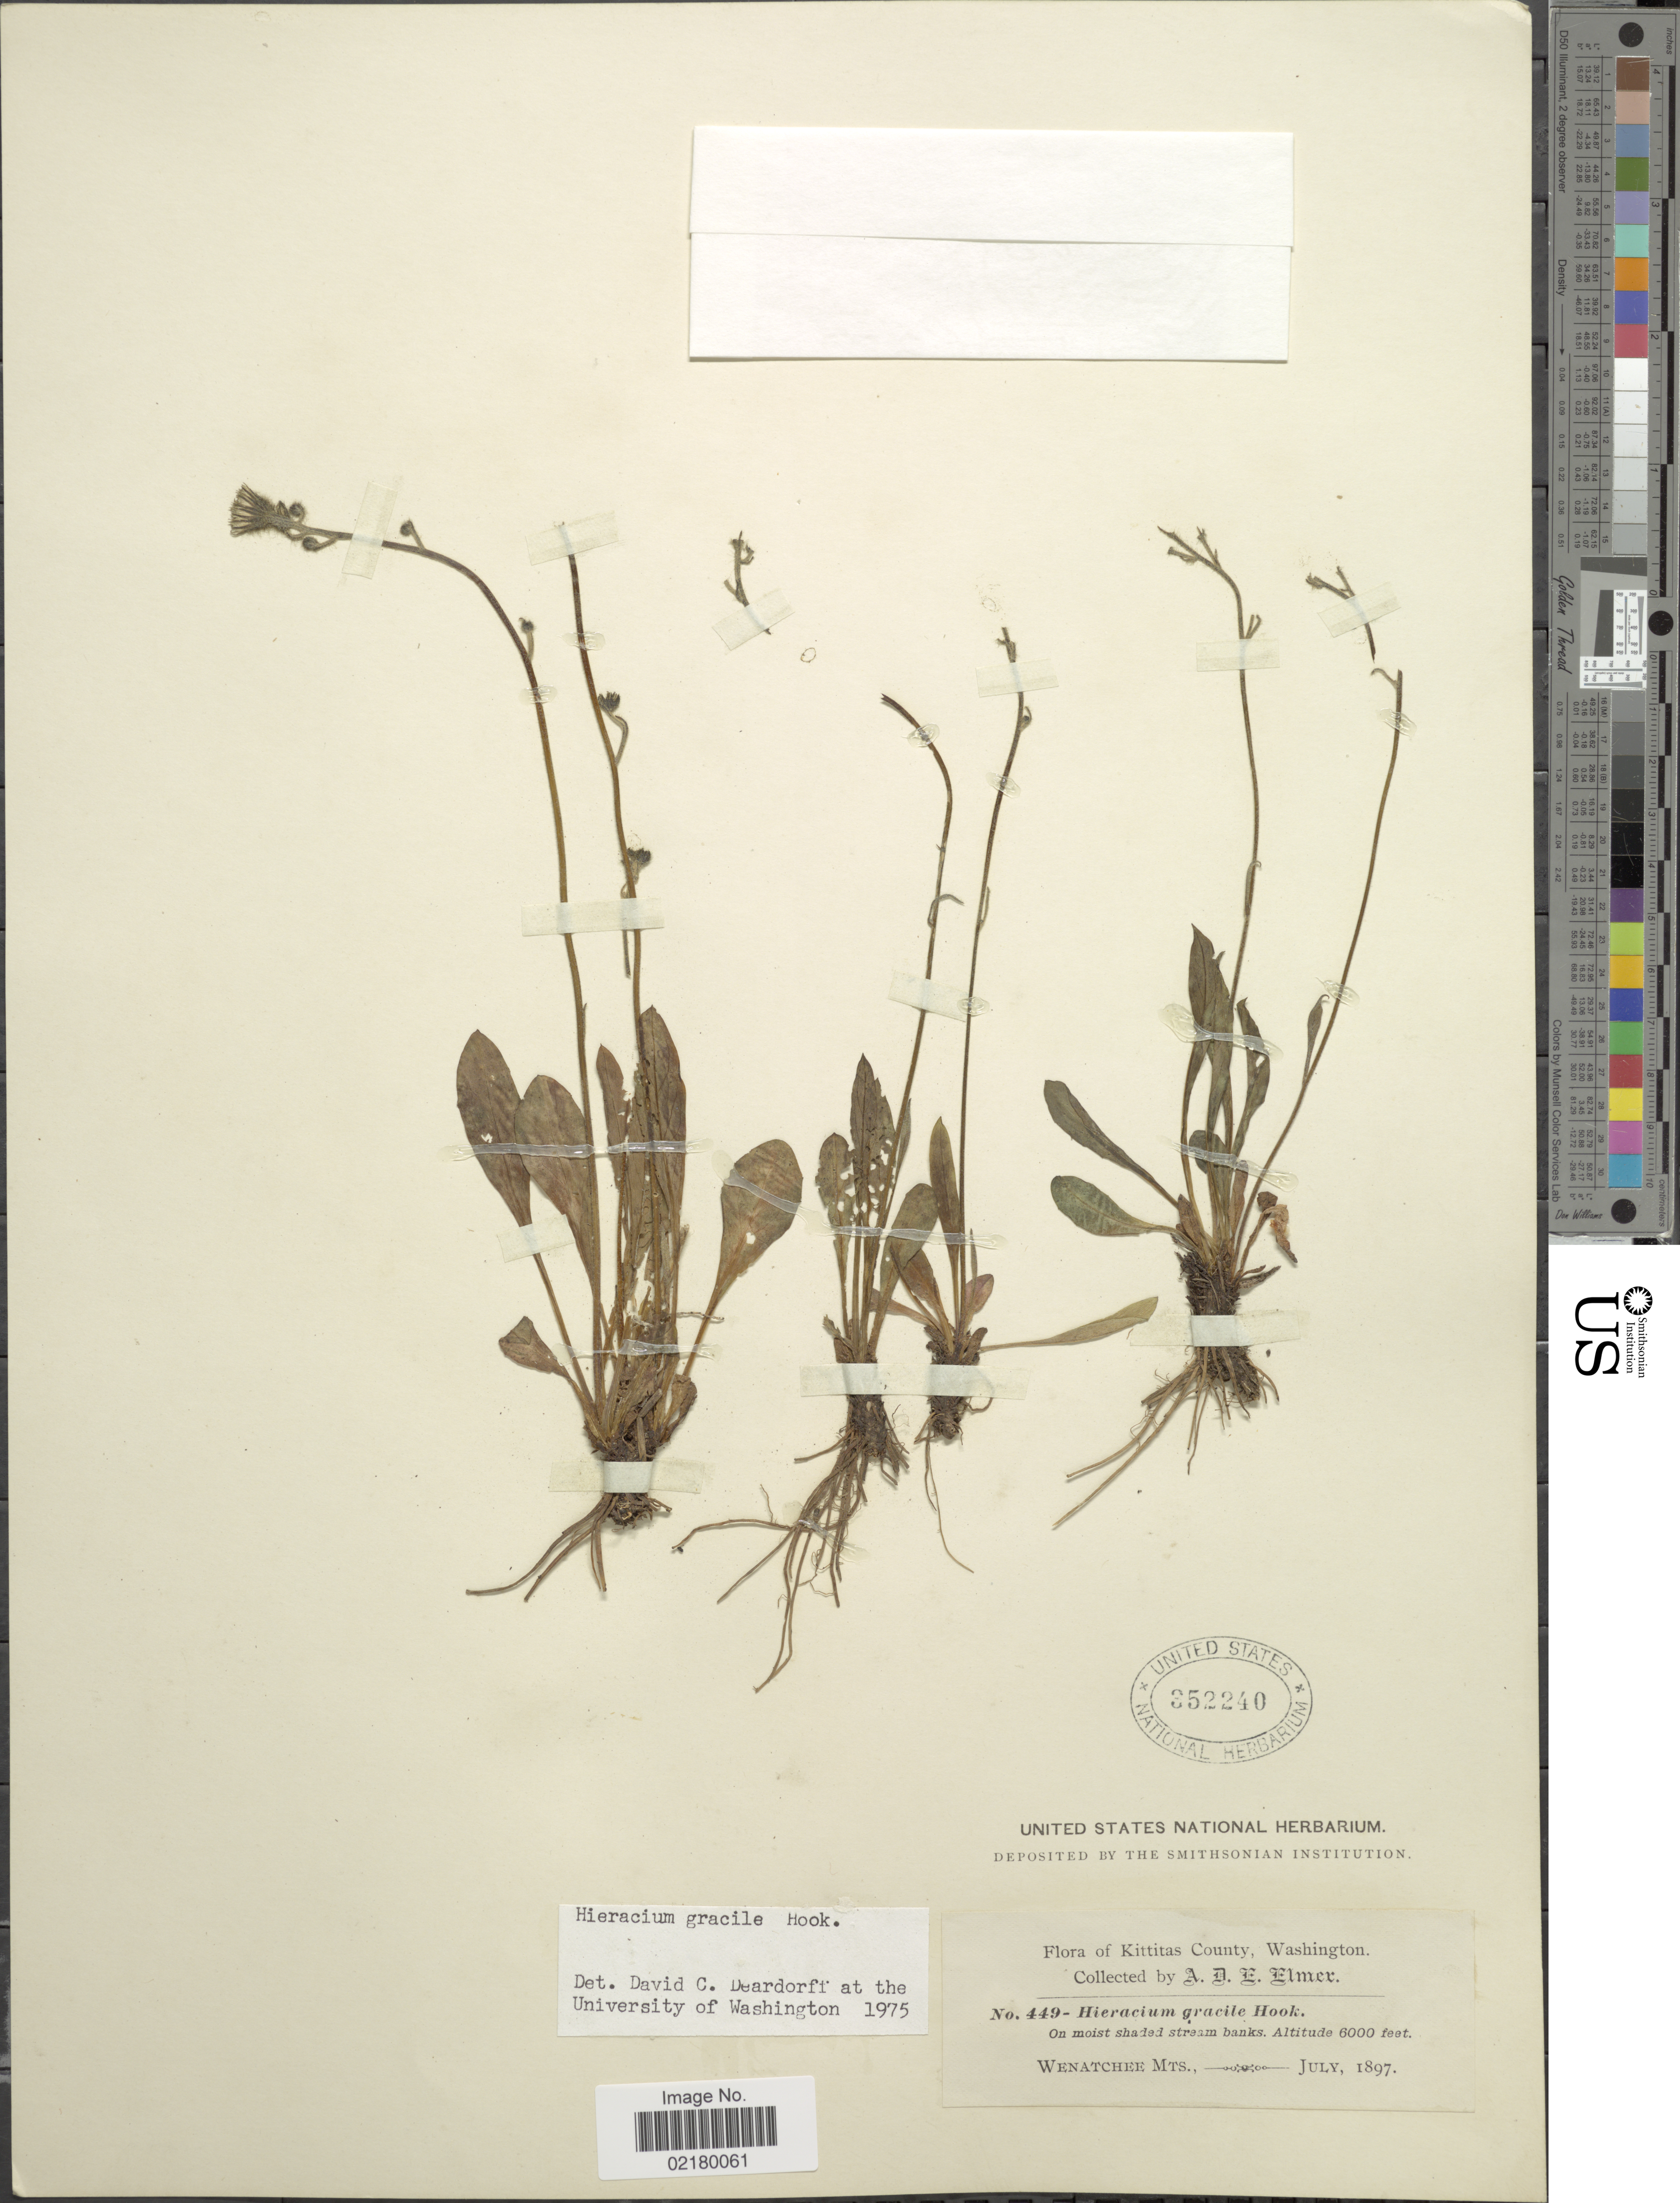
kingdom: Plantae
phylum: Tracheophyta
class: Magnoliopsida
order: Asterales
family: Asteraceae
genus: Hieracium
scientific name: Hieracium triste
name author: Willd. ex Spreng.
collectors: A. D. E. Elmer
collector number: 449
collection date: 1897-07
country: United States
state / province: Washington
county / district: Kittitas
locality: Kittitas County, On moist shaded stream banks, Wenatchee mts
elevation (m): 1829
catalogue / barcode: US 352240